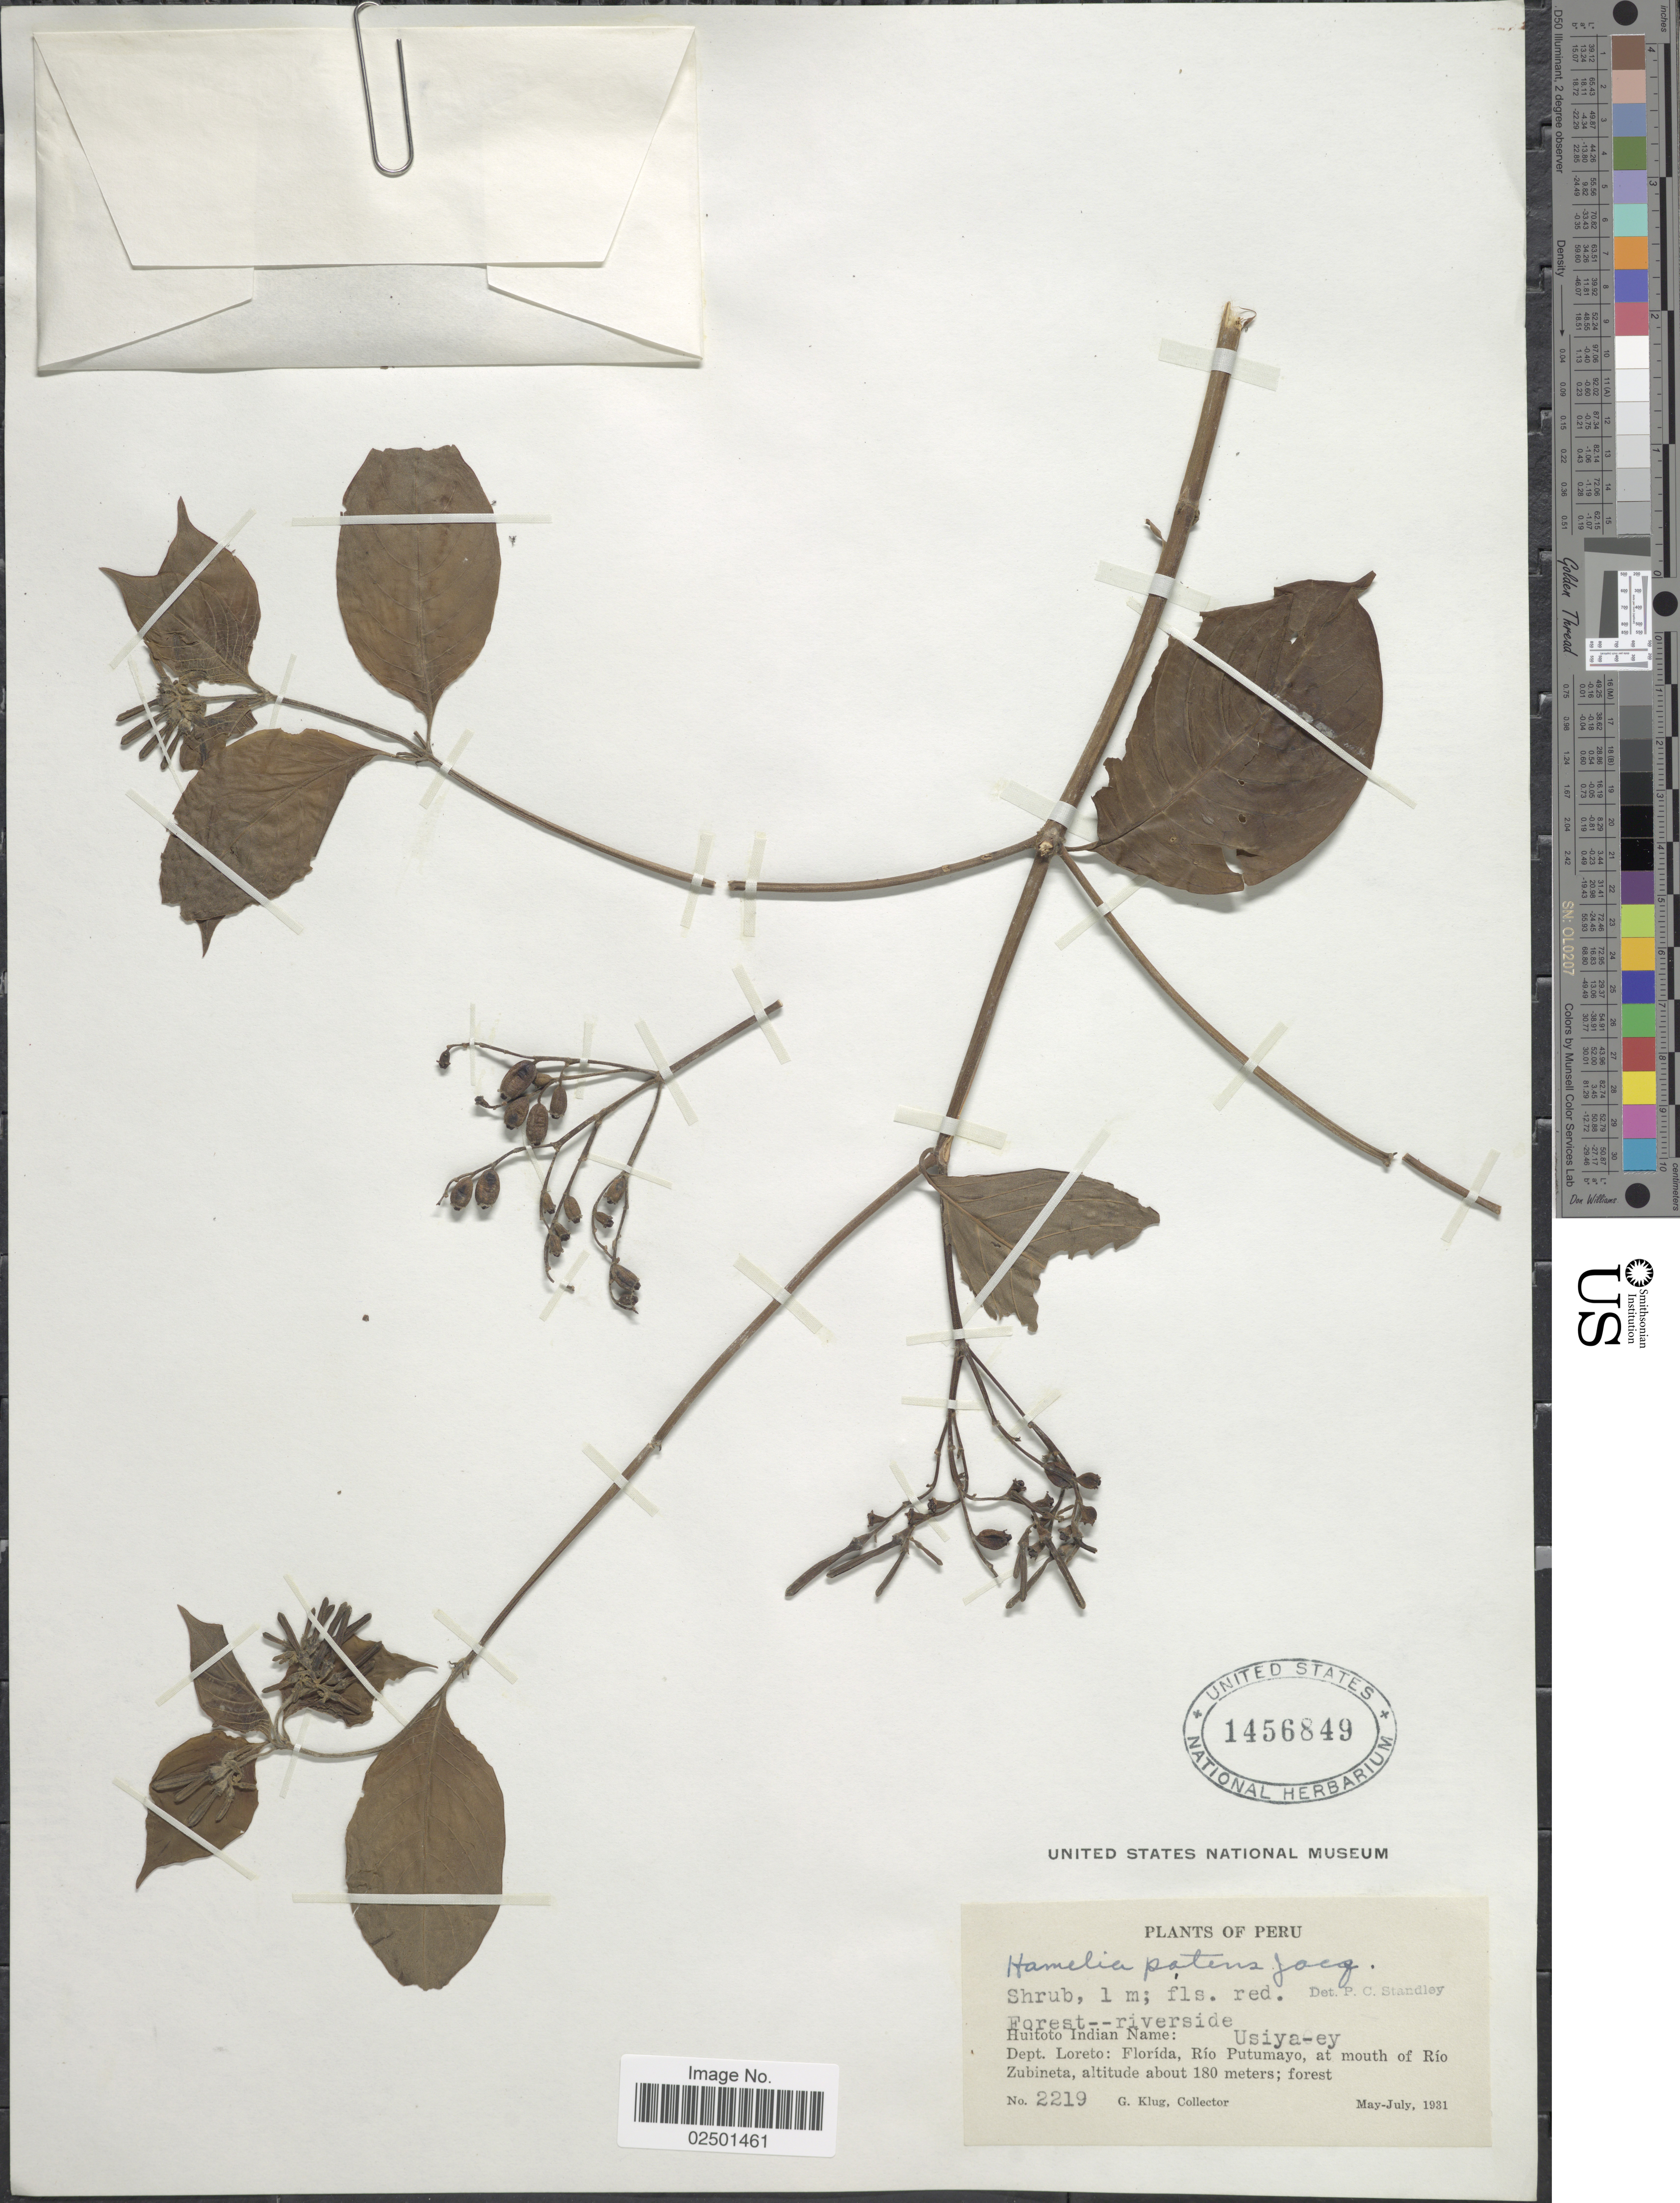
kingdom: Plantae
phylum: Tracheophyta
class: Magnoliopsida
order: Gentianales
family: Rubiaceae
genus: Hamelia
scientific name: Hamelia patens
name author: Jacq.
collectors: G. Klug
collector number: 2219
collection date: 1931-05/1931-07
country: Peru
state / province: Loreto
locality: Dept. Loreto: Florida, Rio Putumayo, at mouth of Rio Zubineta.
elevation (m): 180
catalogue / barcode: US 1456849